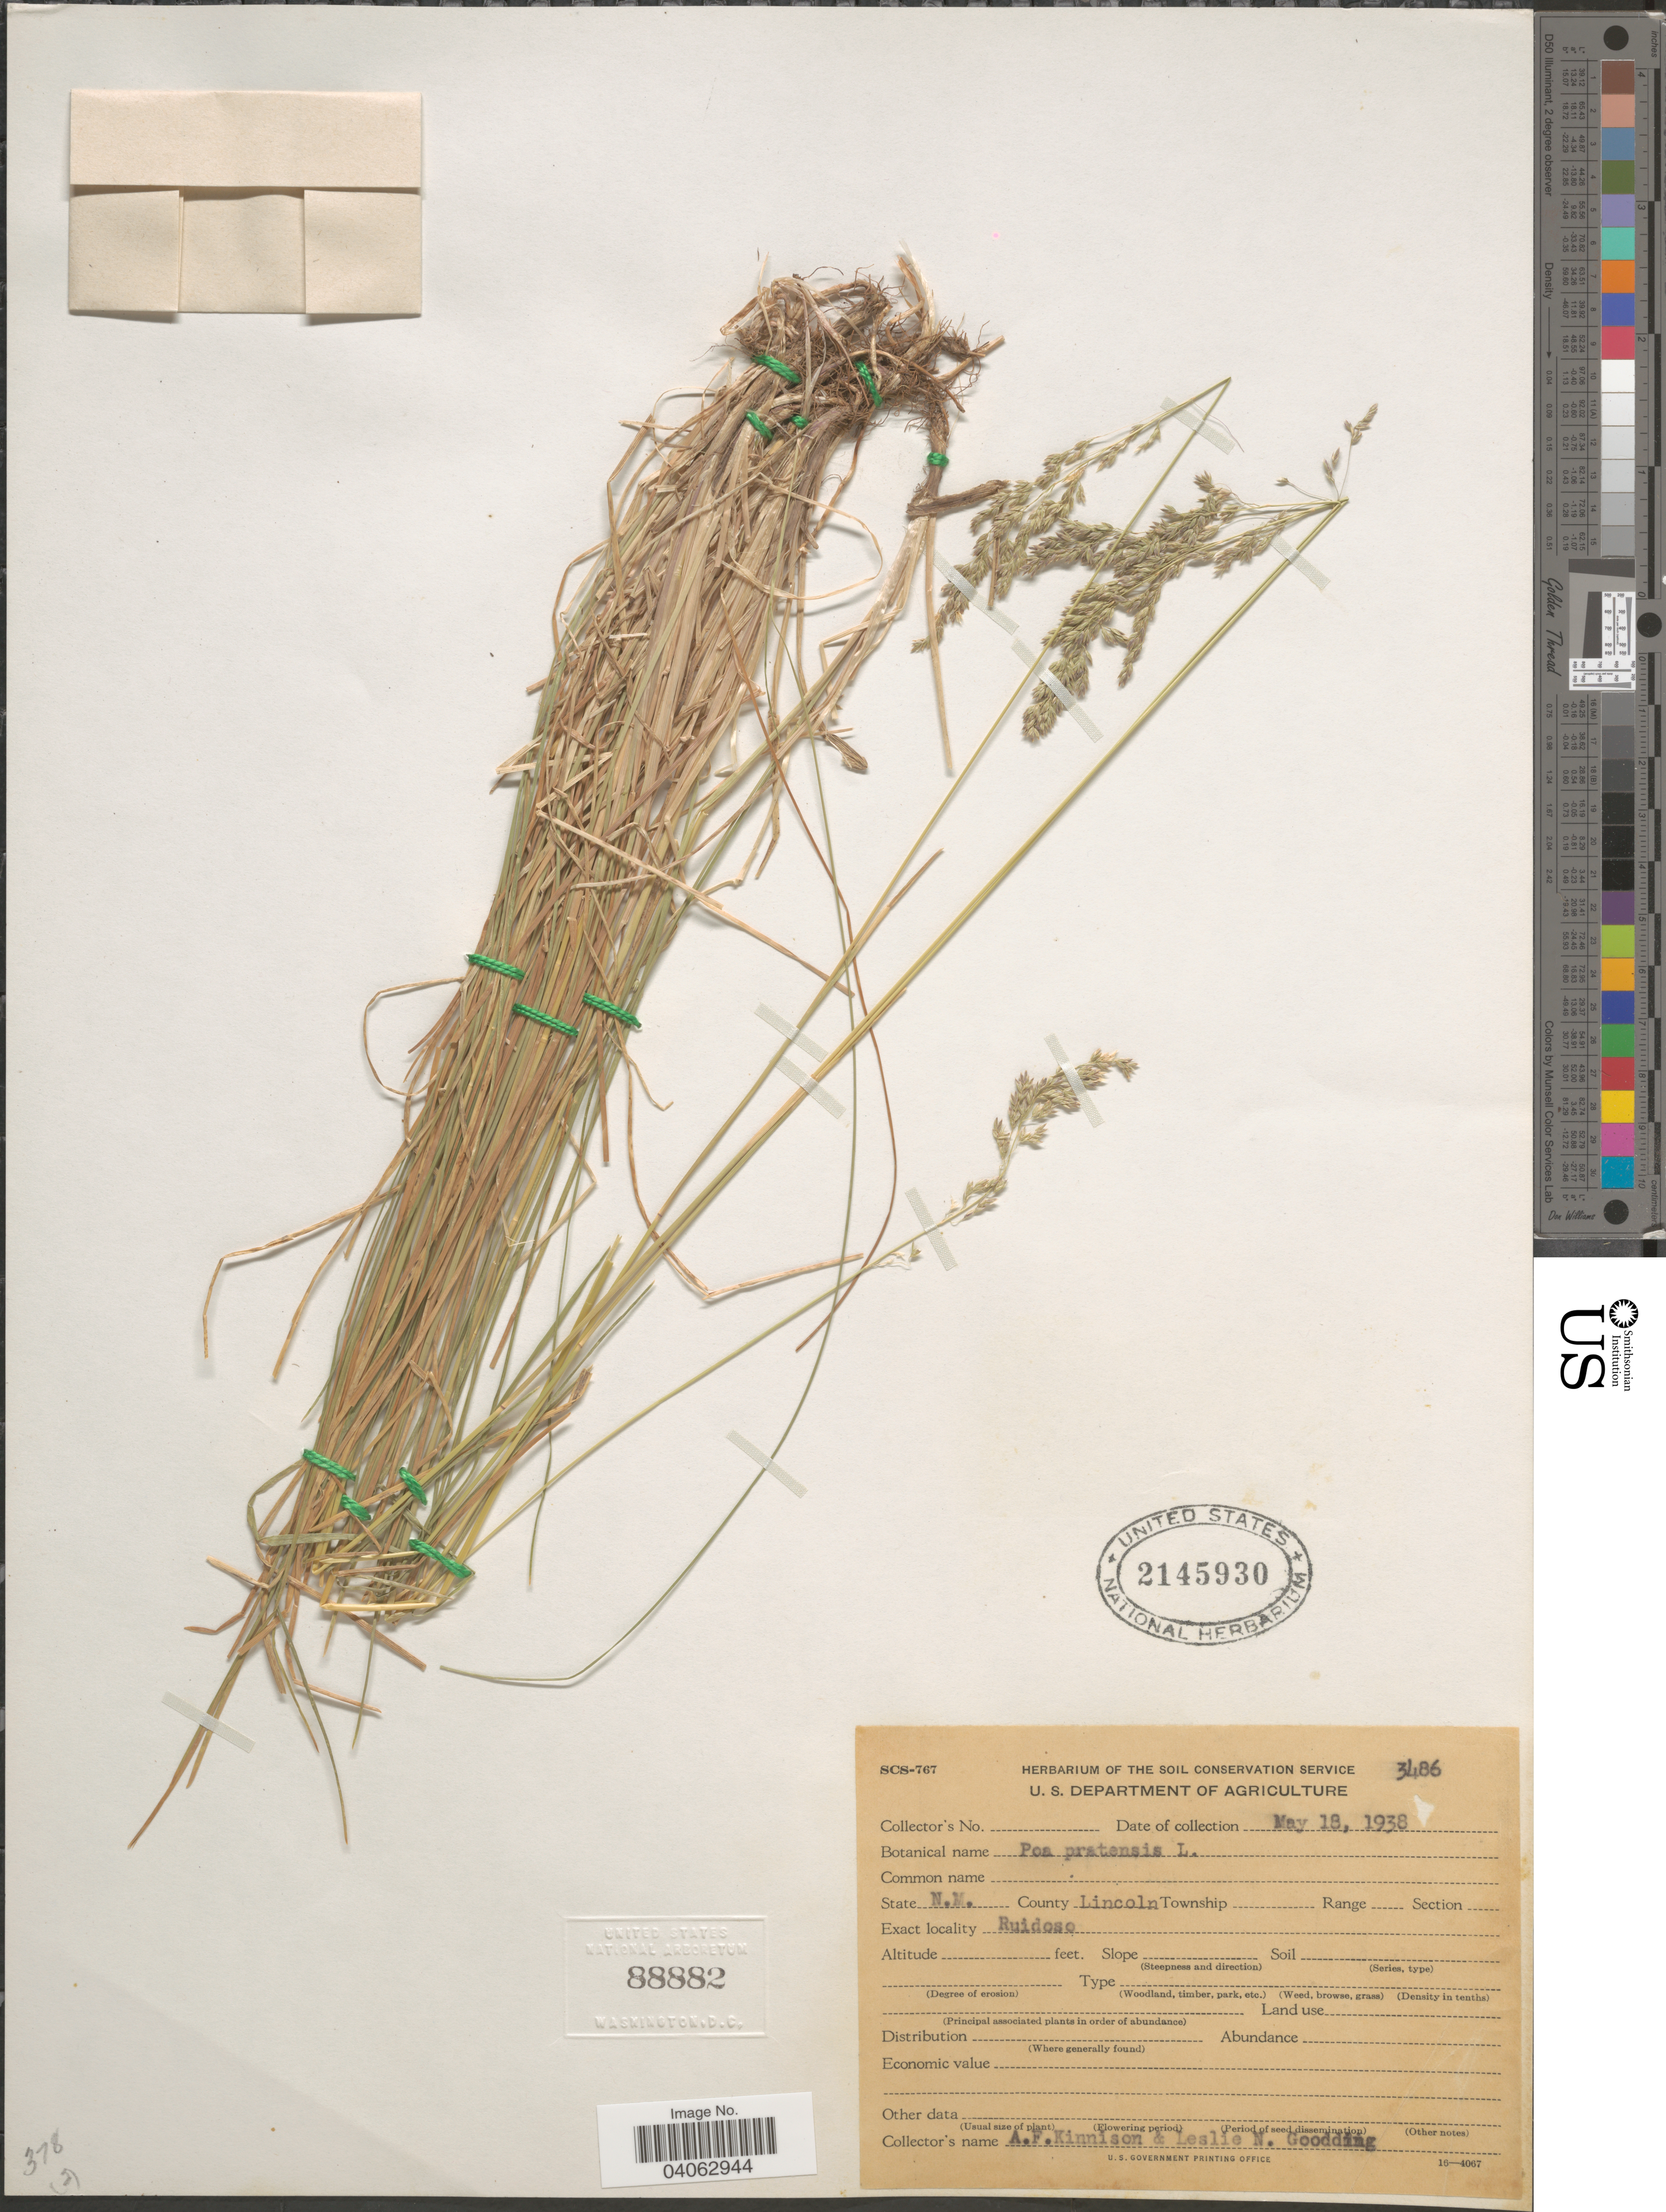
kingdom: Plantae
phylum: Tracheophyta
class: Liliopsida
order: Poales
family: Poaceae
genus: Poa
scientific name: Poa pratensis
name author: L.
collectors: A. Kinnison & L. N. Goodding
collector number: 3486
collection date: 1938-05-18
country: United States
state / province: New Mexico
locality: County Lincoln. Ruidoso.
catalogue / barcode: US 2145930